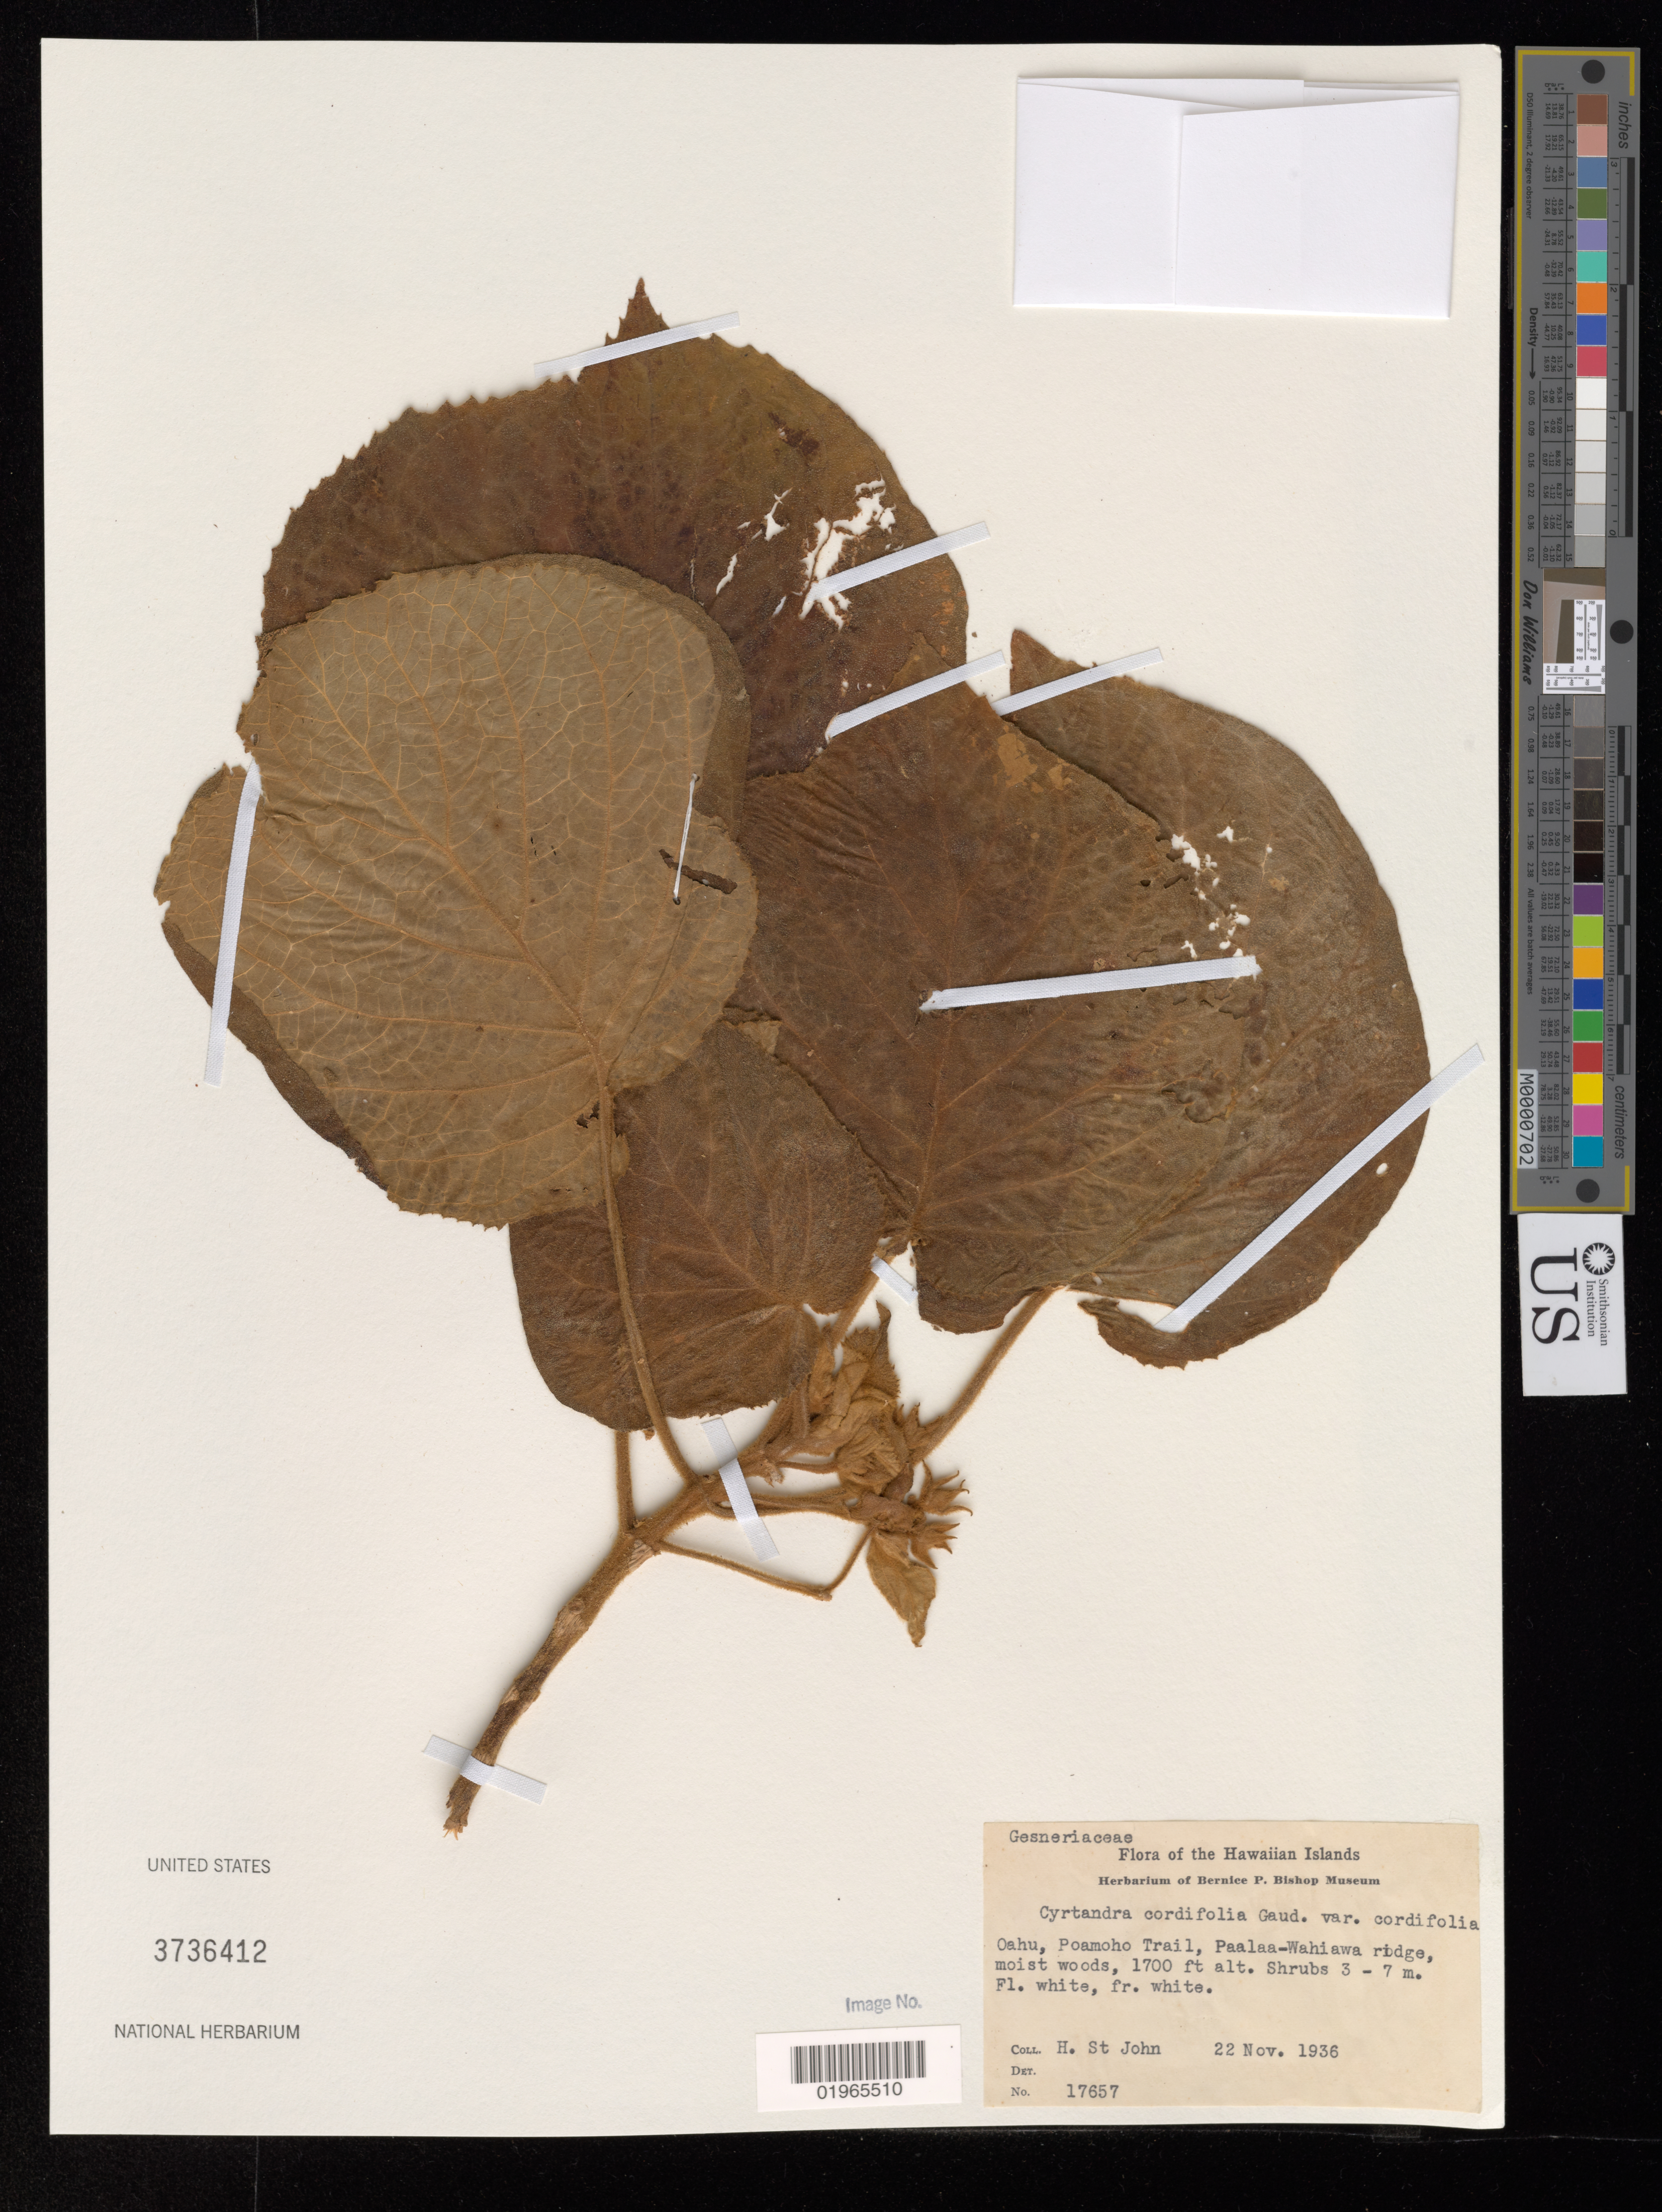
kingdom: Plantae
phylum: Tracheophyta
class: Magnoliopsida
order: Lamiales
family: Gesneriaceae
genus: Cyrtandra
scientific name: Cyrtandra cordifolia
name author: Gaudich.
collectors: H. St. John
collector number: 17657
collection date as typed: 22 Nov 1936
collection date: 1936-11-22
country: United States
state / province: Hawaii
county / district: Honolulu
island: Oahu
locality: Poamoho trail, Paalaa-Wahiawa Ridge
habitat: Moist woods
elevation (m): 518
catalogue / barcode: US 3736412